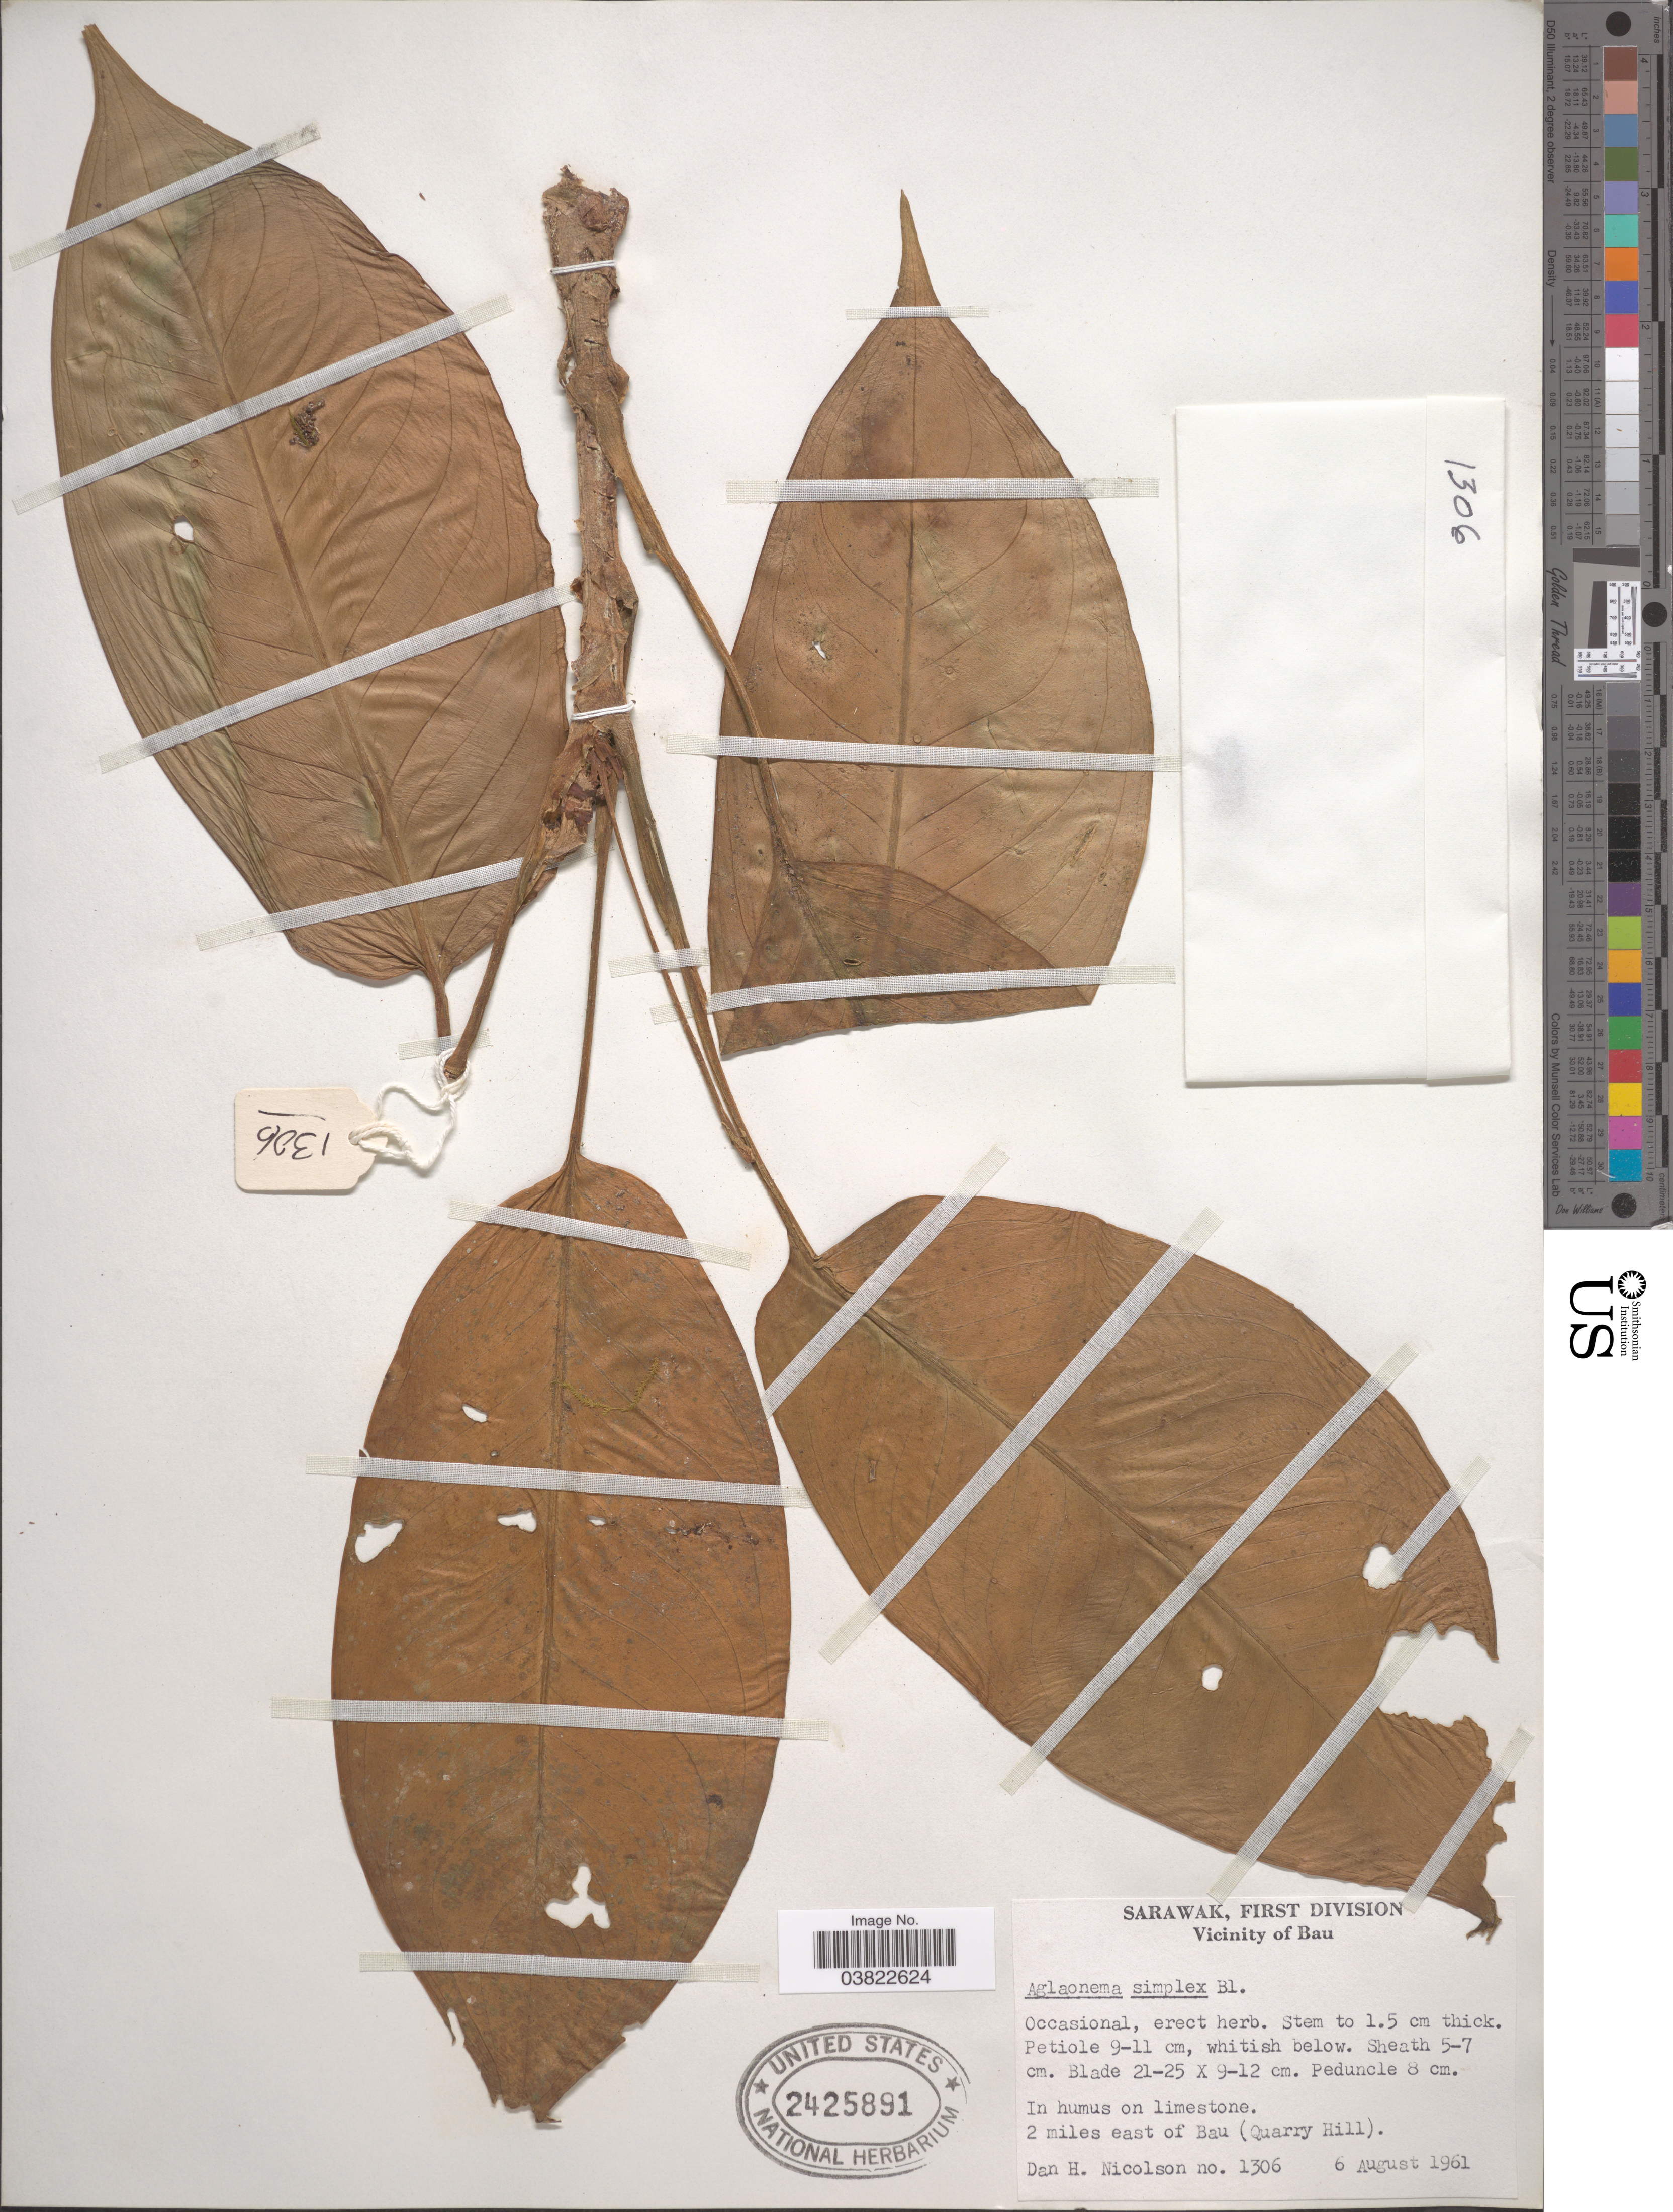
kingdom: Plantae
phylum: Tracheophyta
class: Liliopsida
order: Alismatales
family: Araceae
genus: Aglaonema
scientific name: Aglaonema simplex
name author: Blume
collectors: D. H. Nicolson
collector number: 1306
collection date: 1961-08-06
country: Malaysia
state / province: Sarawak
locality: First Division. Vicinity of Bau. 2 miles east of Bau (Quarry Hill).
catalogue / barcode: US 2425891